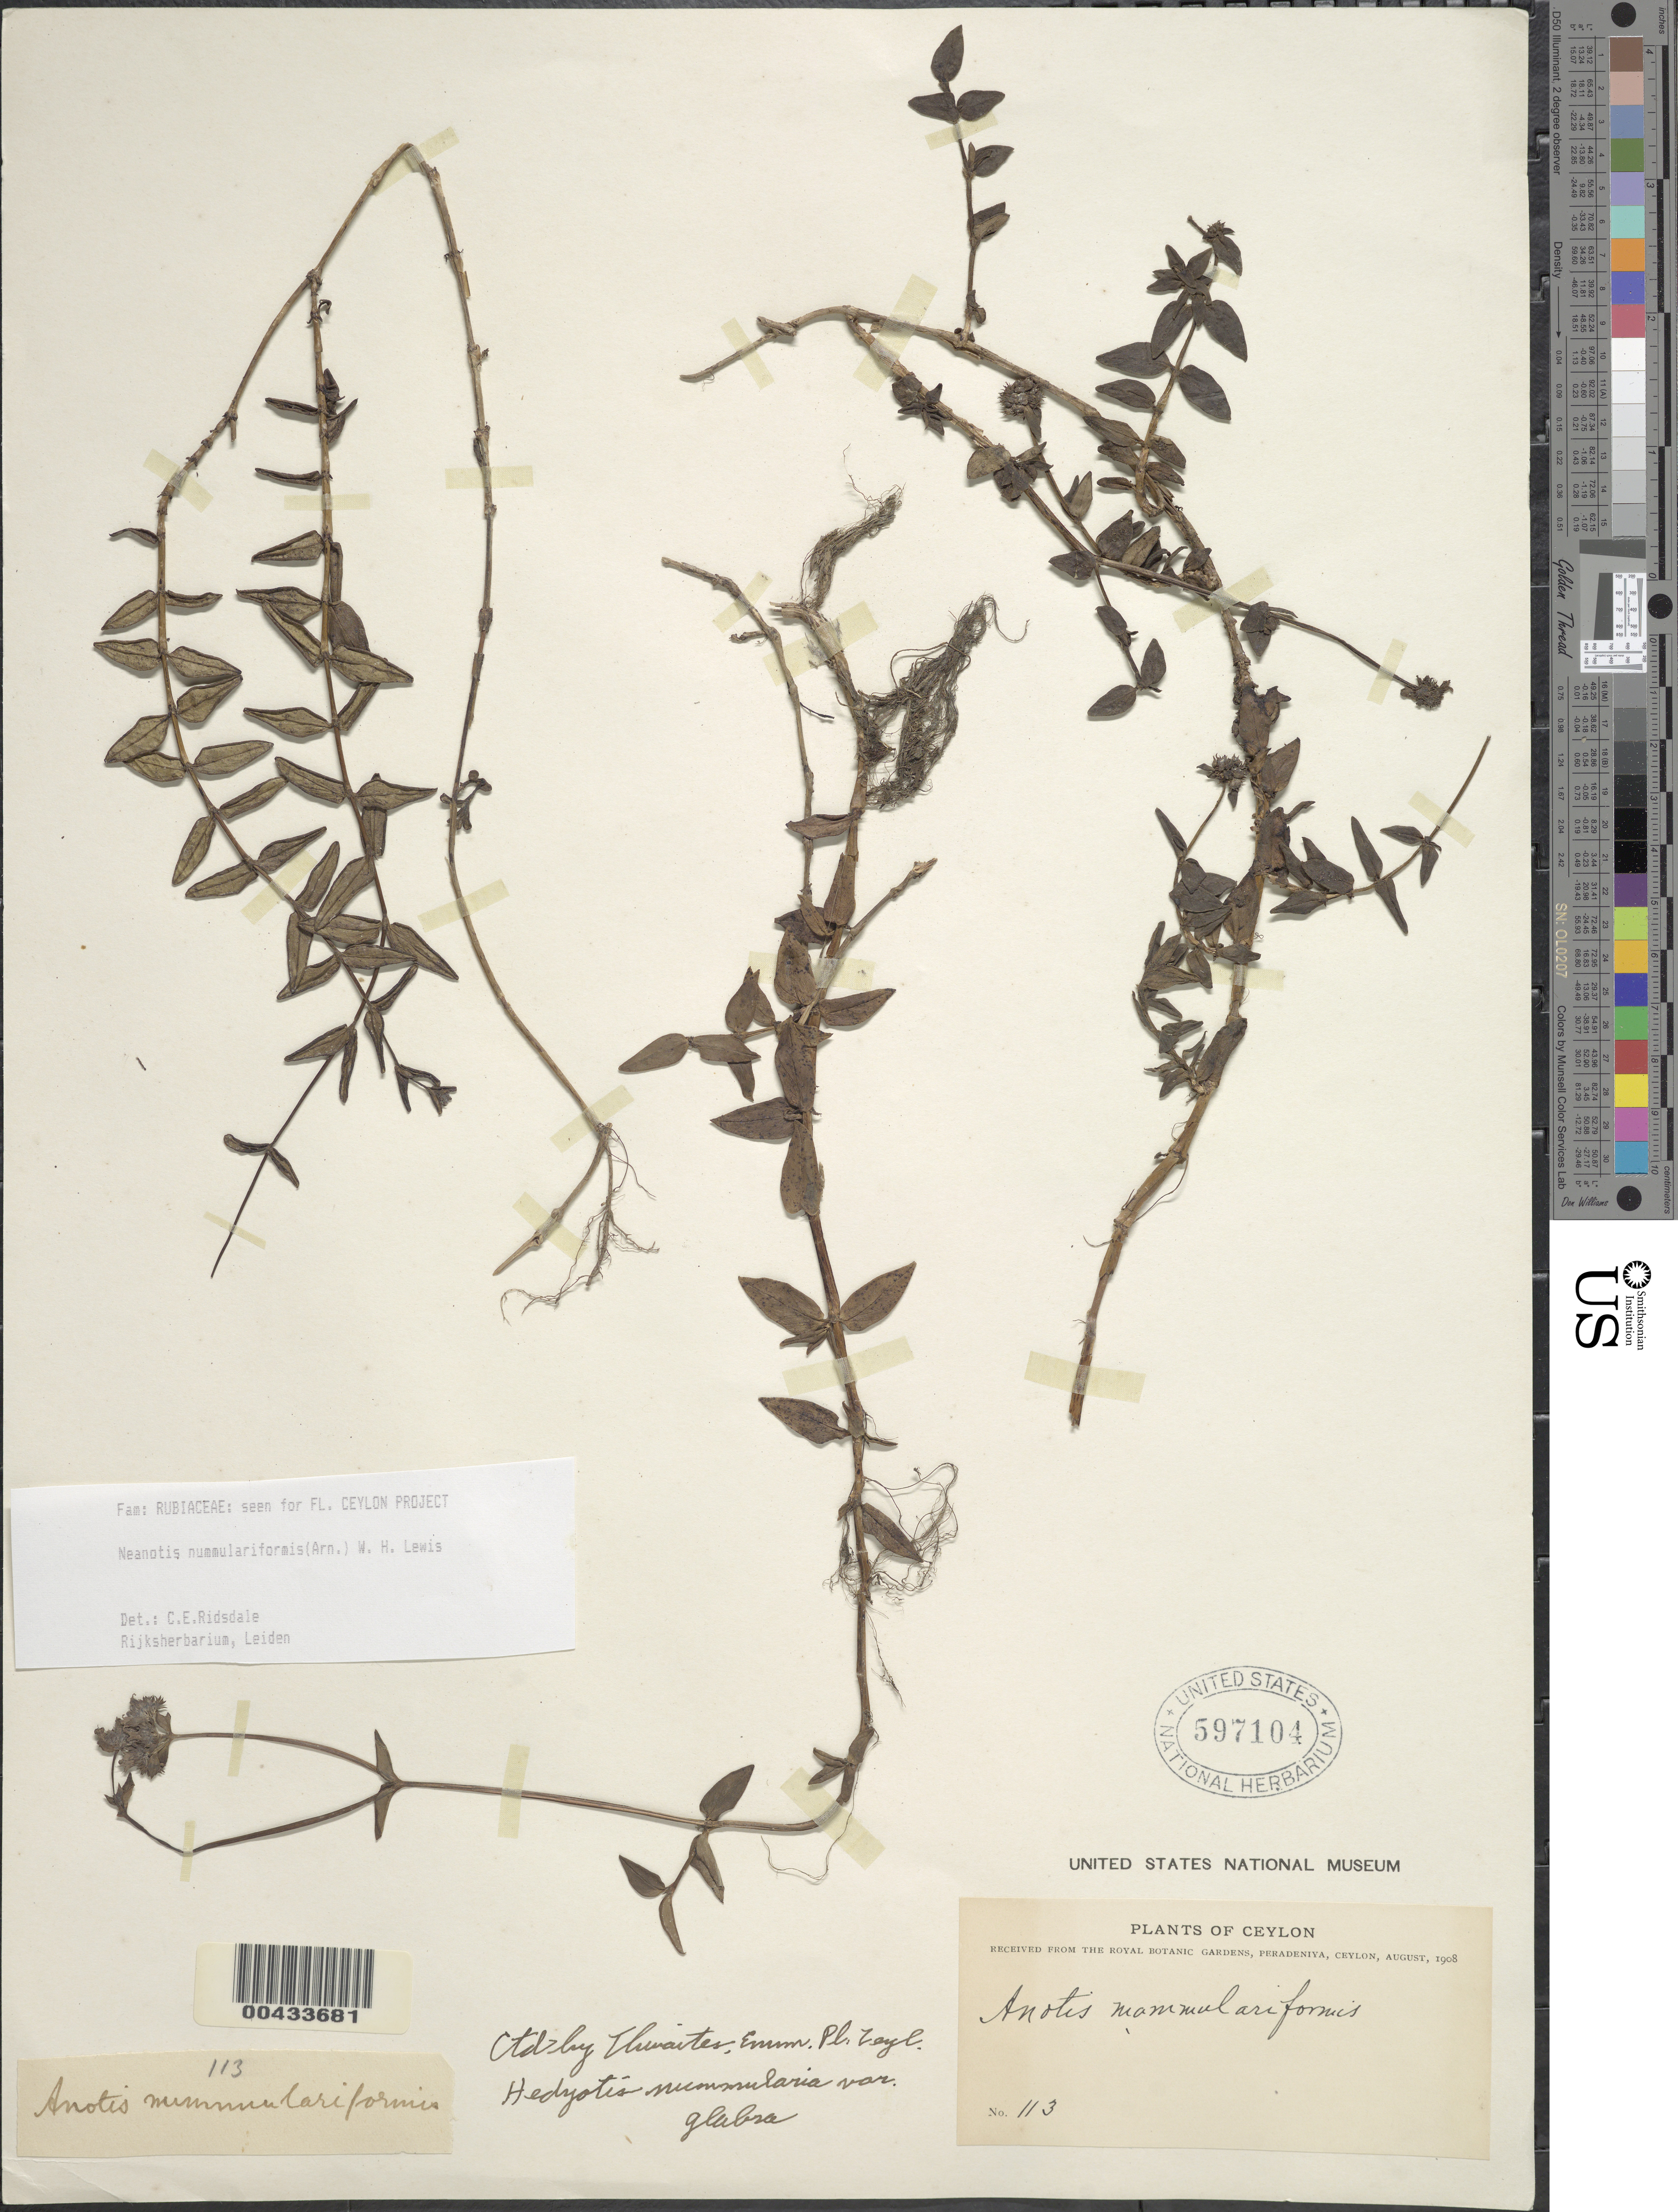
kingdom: Plantae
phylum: Tracheophyta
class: Magnoliopsida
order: Gentianales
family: Rubiaceae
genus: Neanotis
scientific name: Neanotis nummulariformis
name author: (Arn.) W.H. Lewis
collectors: C. Royal Botanical Gardens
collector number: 113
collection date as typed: Aug 1908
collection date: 1908-08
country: Sri Lanka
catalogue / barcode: US 597104